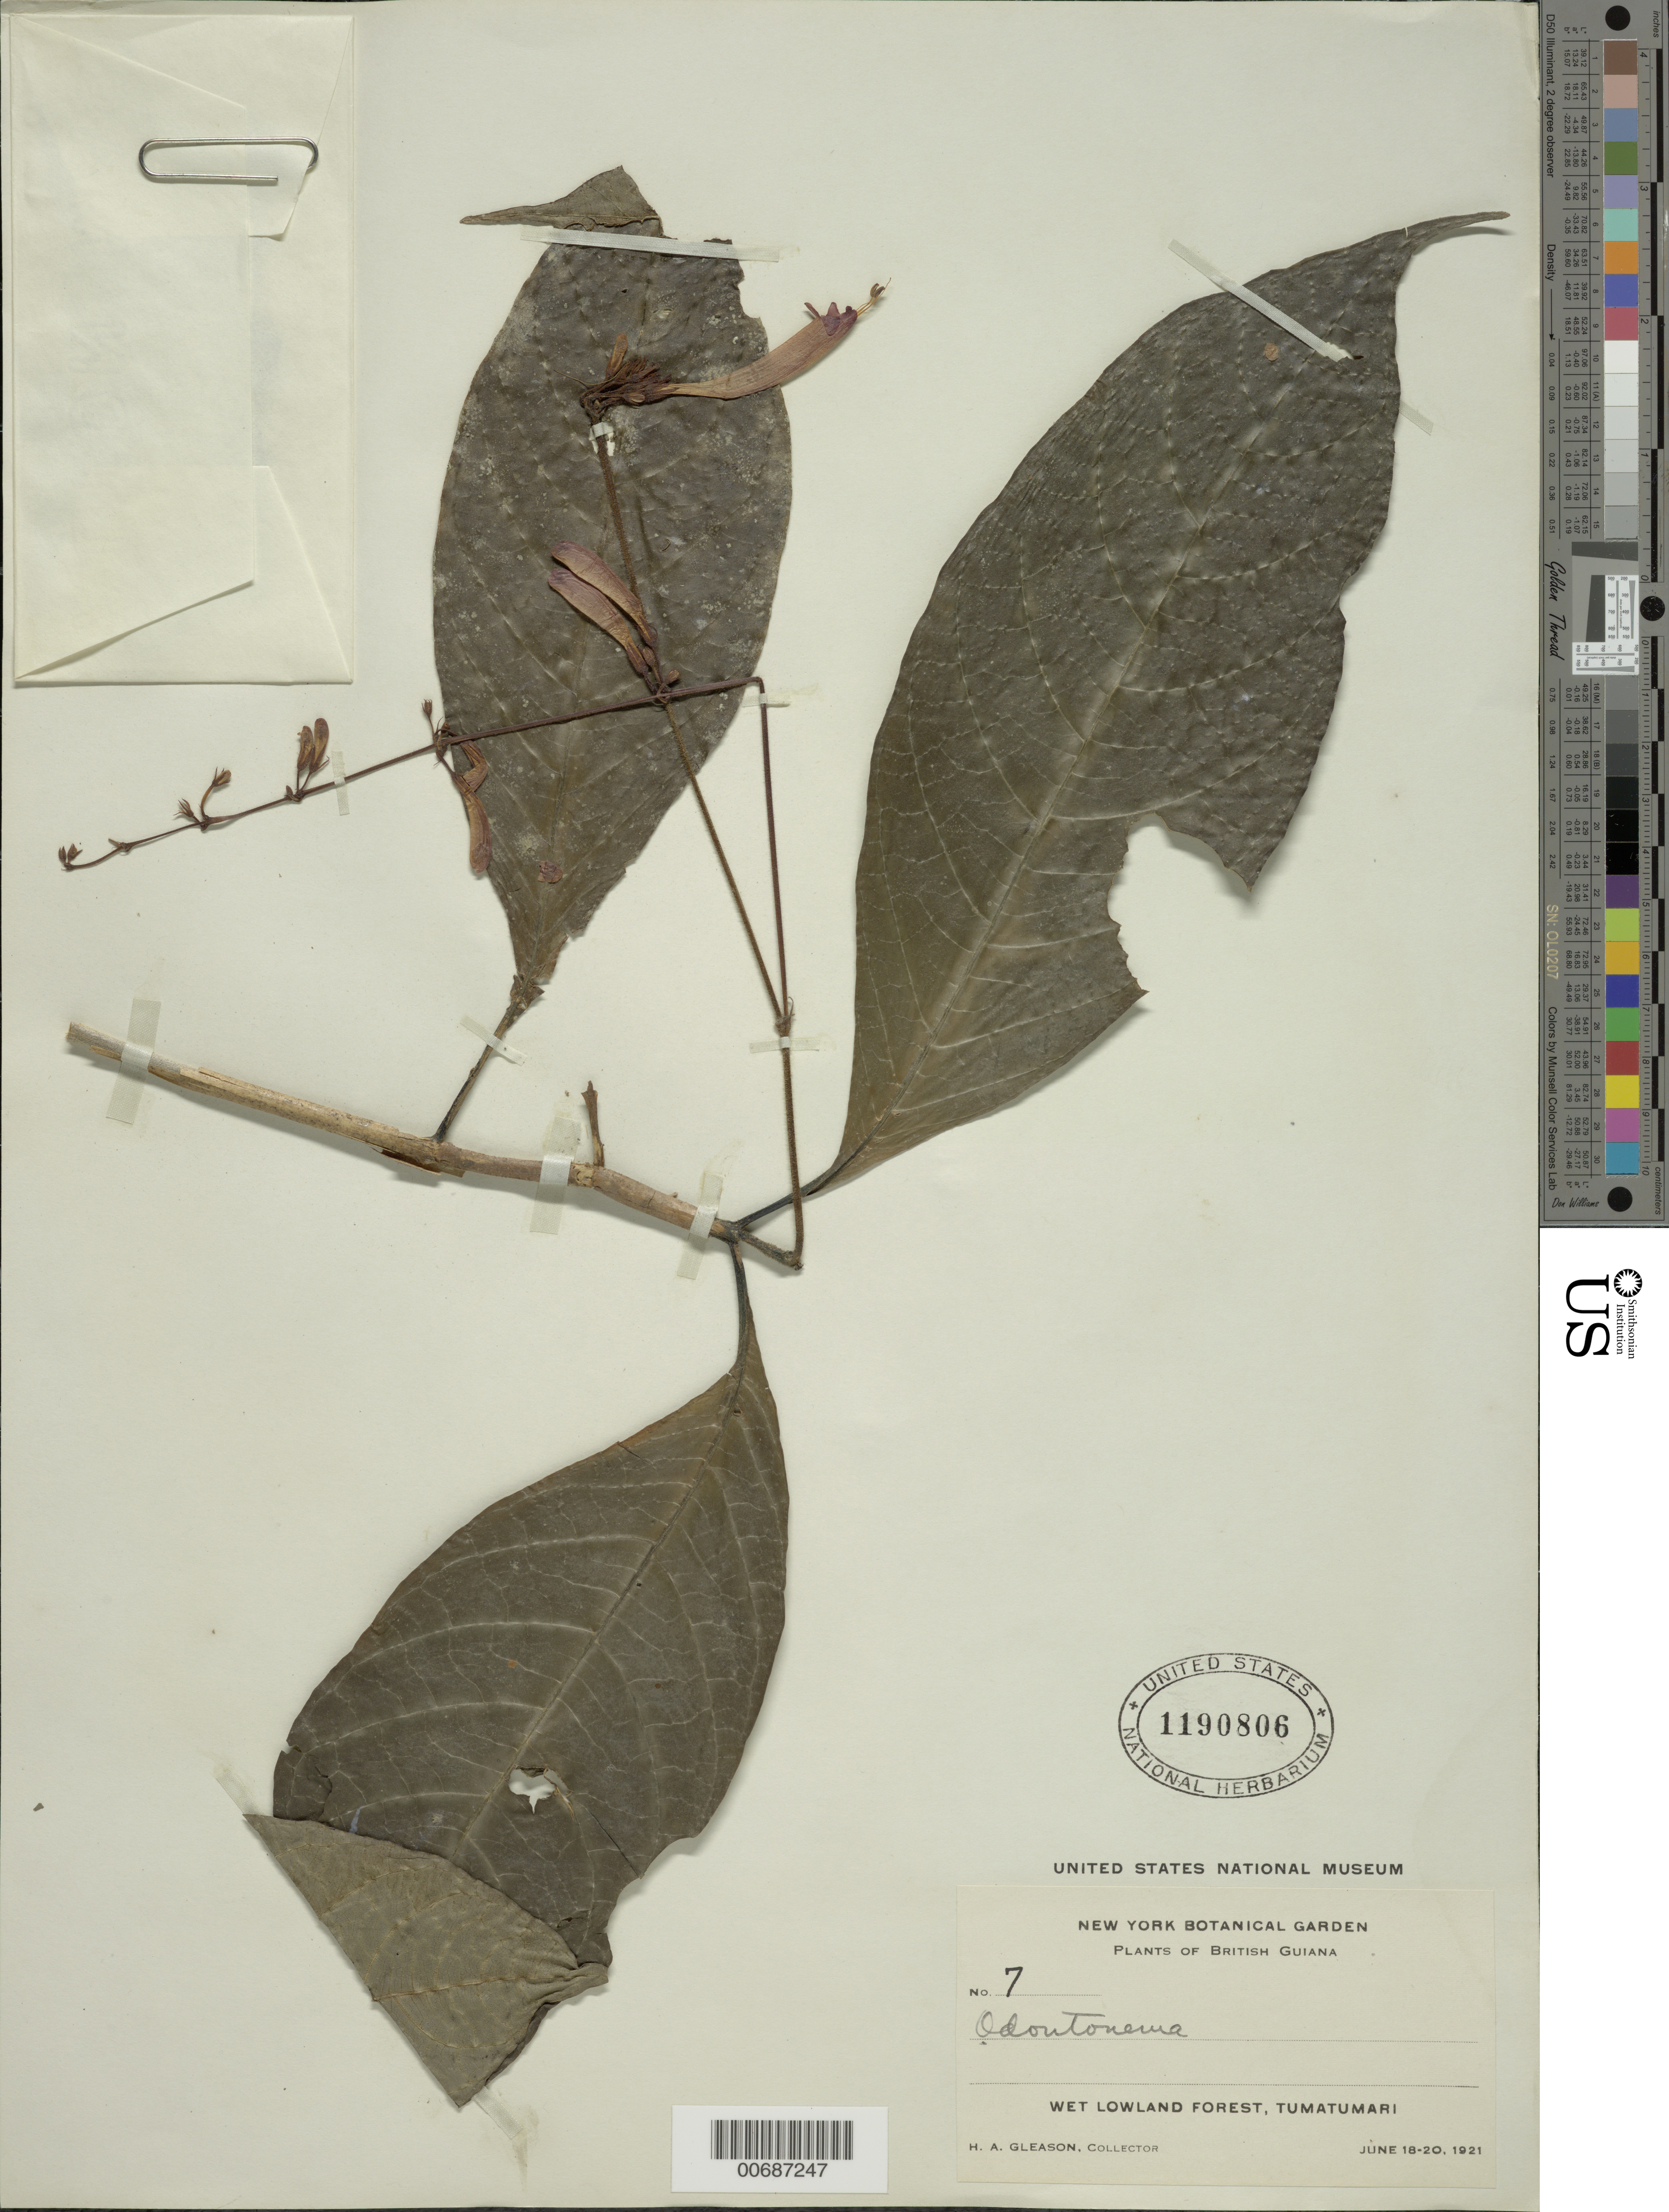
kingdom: Plantae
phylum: Tracheophyta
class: Magnoliopsida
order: Lamiales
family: Acanthaceae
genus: Odontonema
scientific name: Odontonema sp.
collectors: H. A. Gleason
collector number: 7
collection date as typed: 18-Jun-21 to 20-Jun-21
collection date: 1921-06-18/1921-06-20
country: Guyana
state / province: Potaro-Siparuni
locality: Tumatumari Village, Potaro R.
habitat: Wet lowland forest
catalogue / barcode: US 1190806